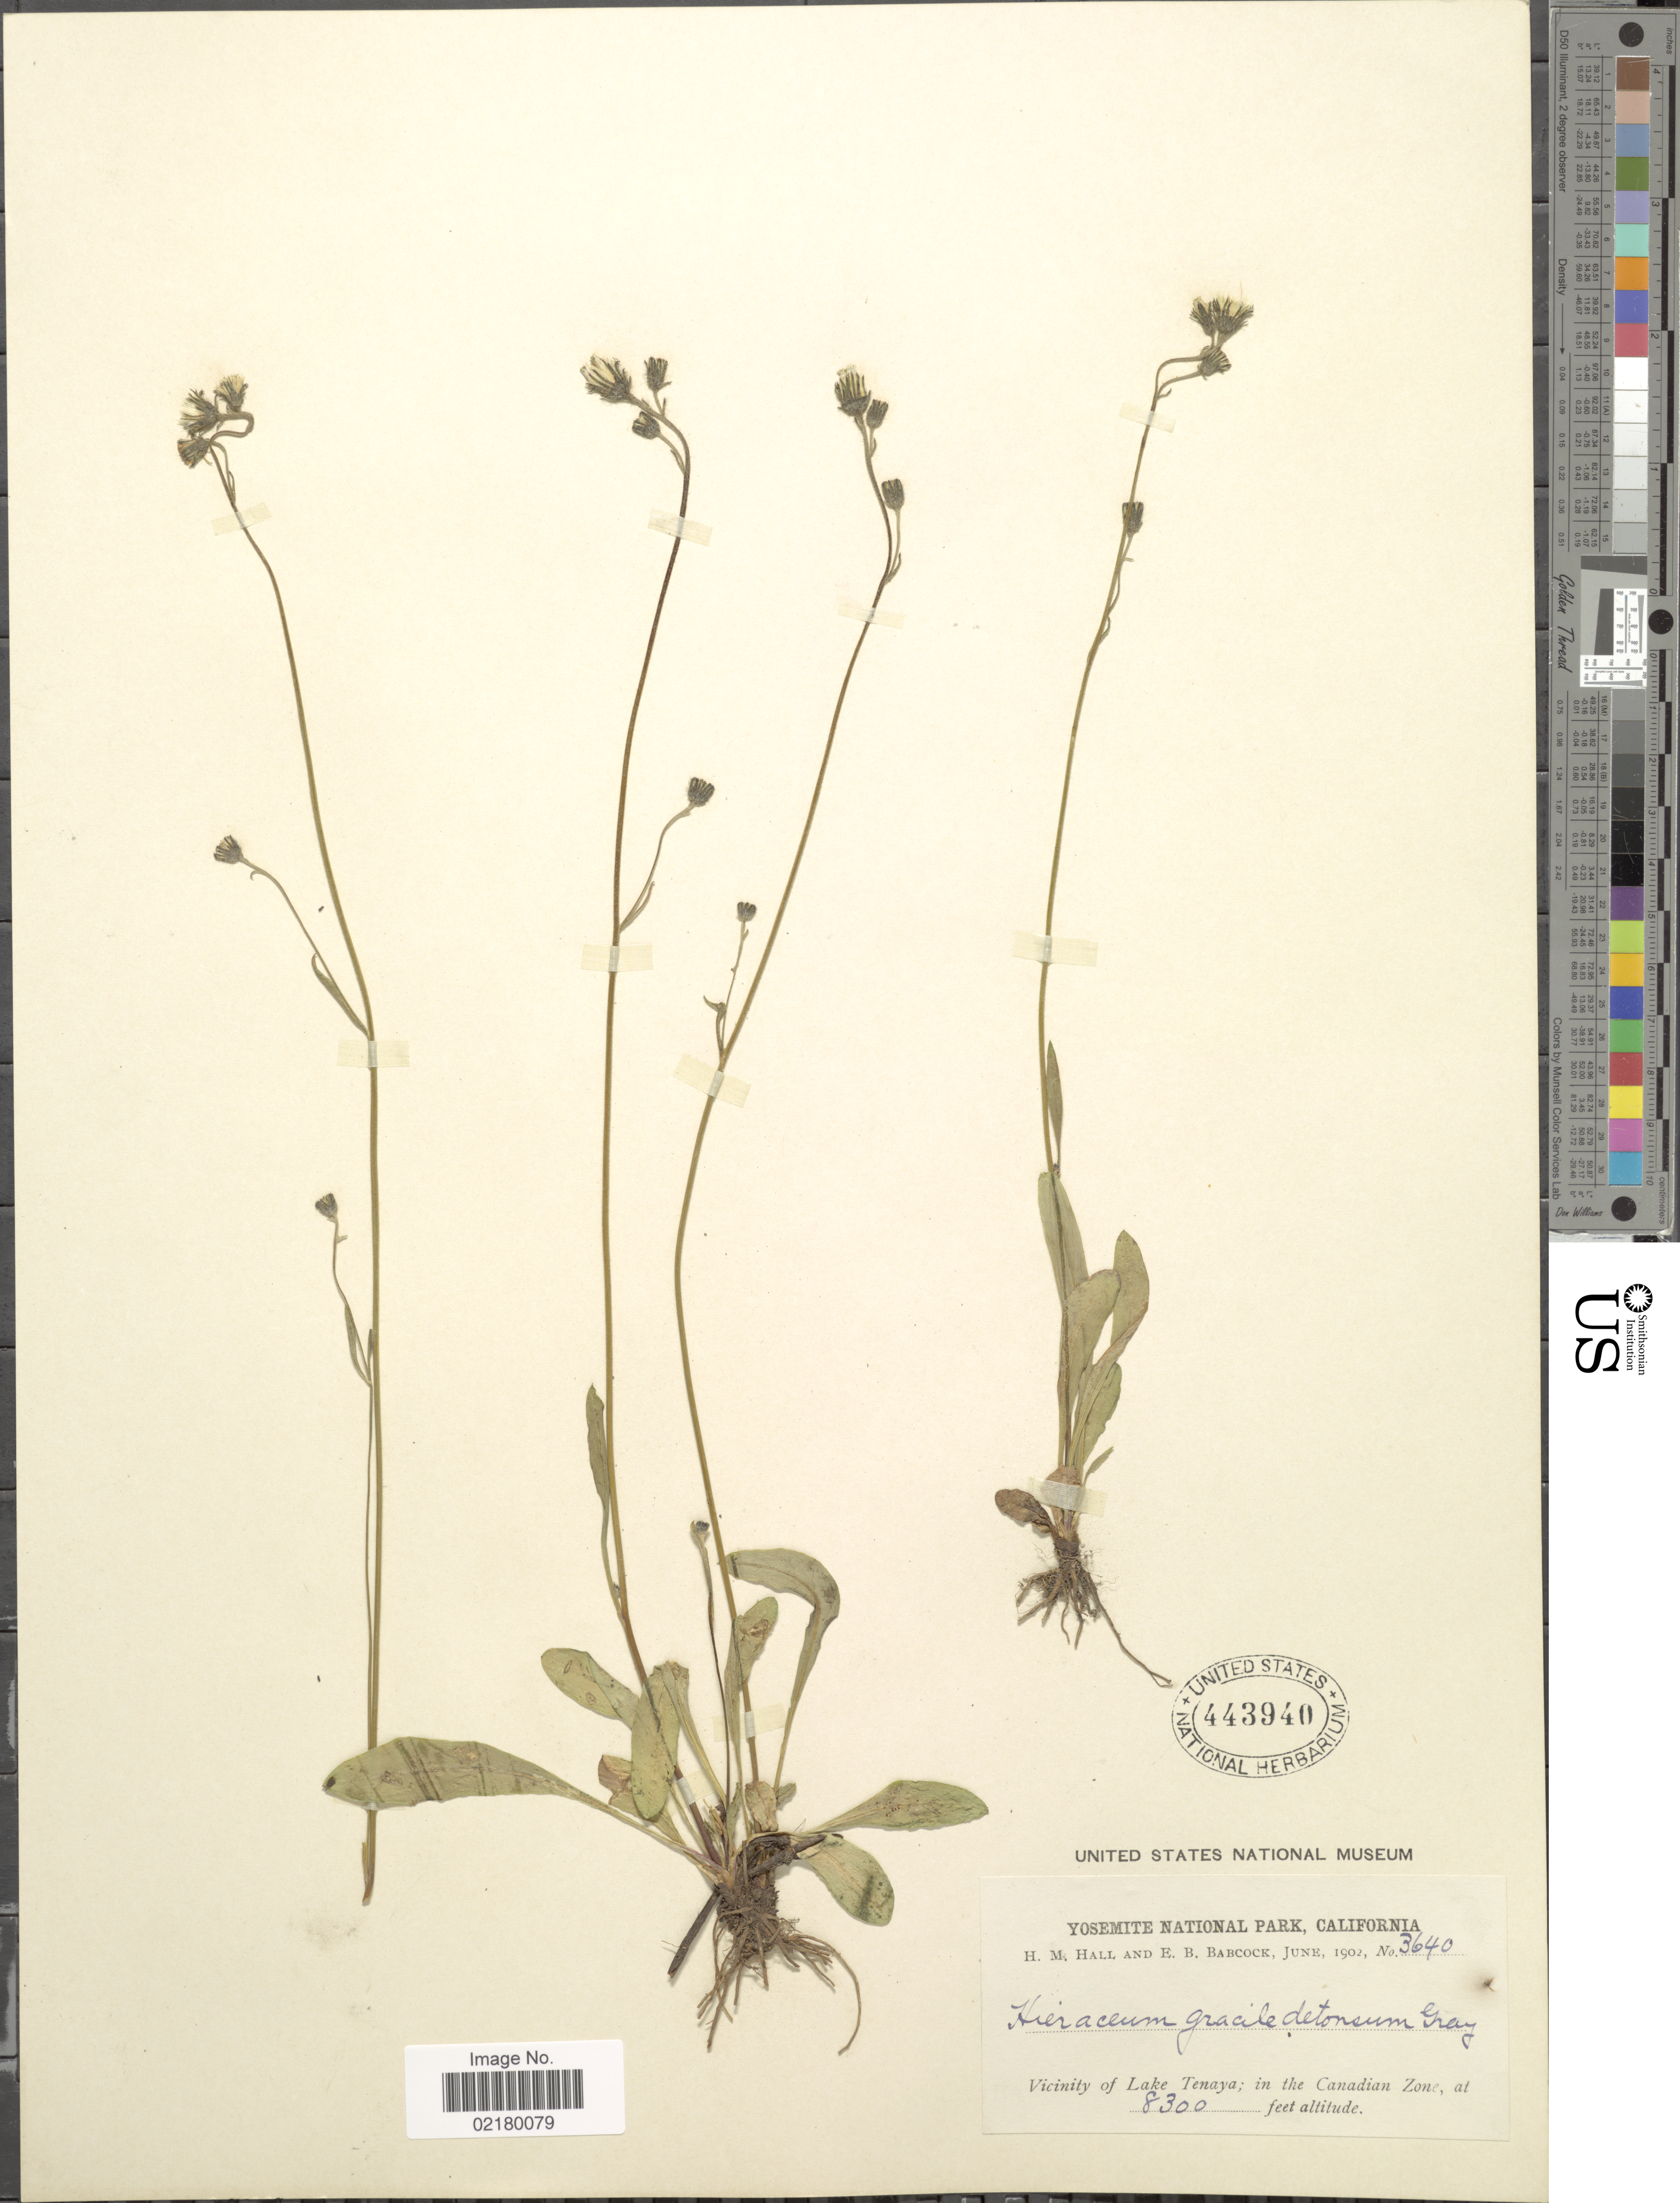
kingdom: Plantae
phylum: Tracheophyta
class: Magnoliopsida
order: Asterales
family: Asteraceae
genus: Hieracium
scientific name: Hieracium triste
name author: Willd. ex Spreng.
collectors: H. M. Hall & E. B. Babcock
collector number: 3640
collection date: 1902-06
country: United States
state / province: California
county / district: Mariposa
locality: Yosemite National Park, Vicinity of Lake Tenaya; in the Canadian Zone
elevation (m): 2530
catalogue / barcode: US 443940